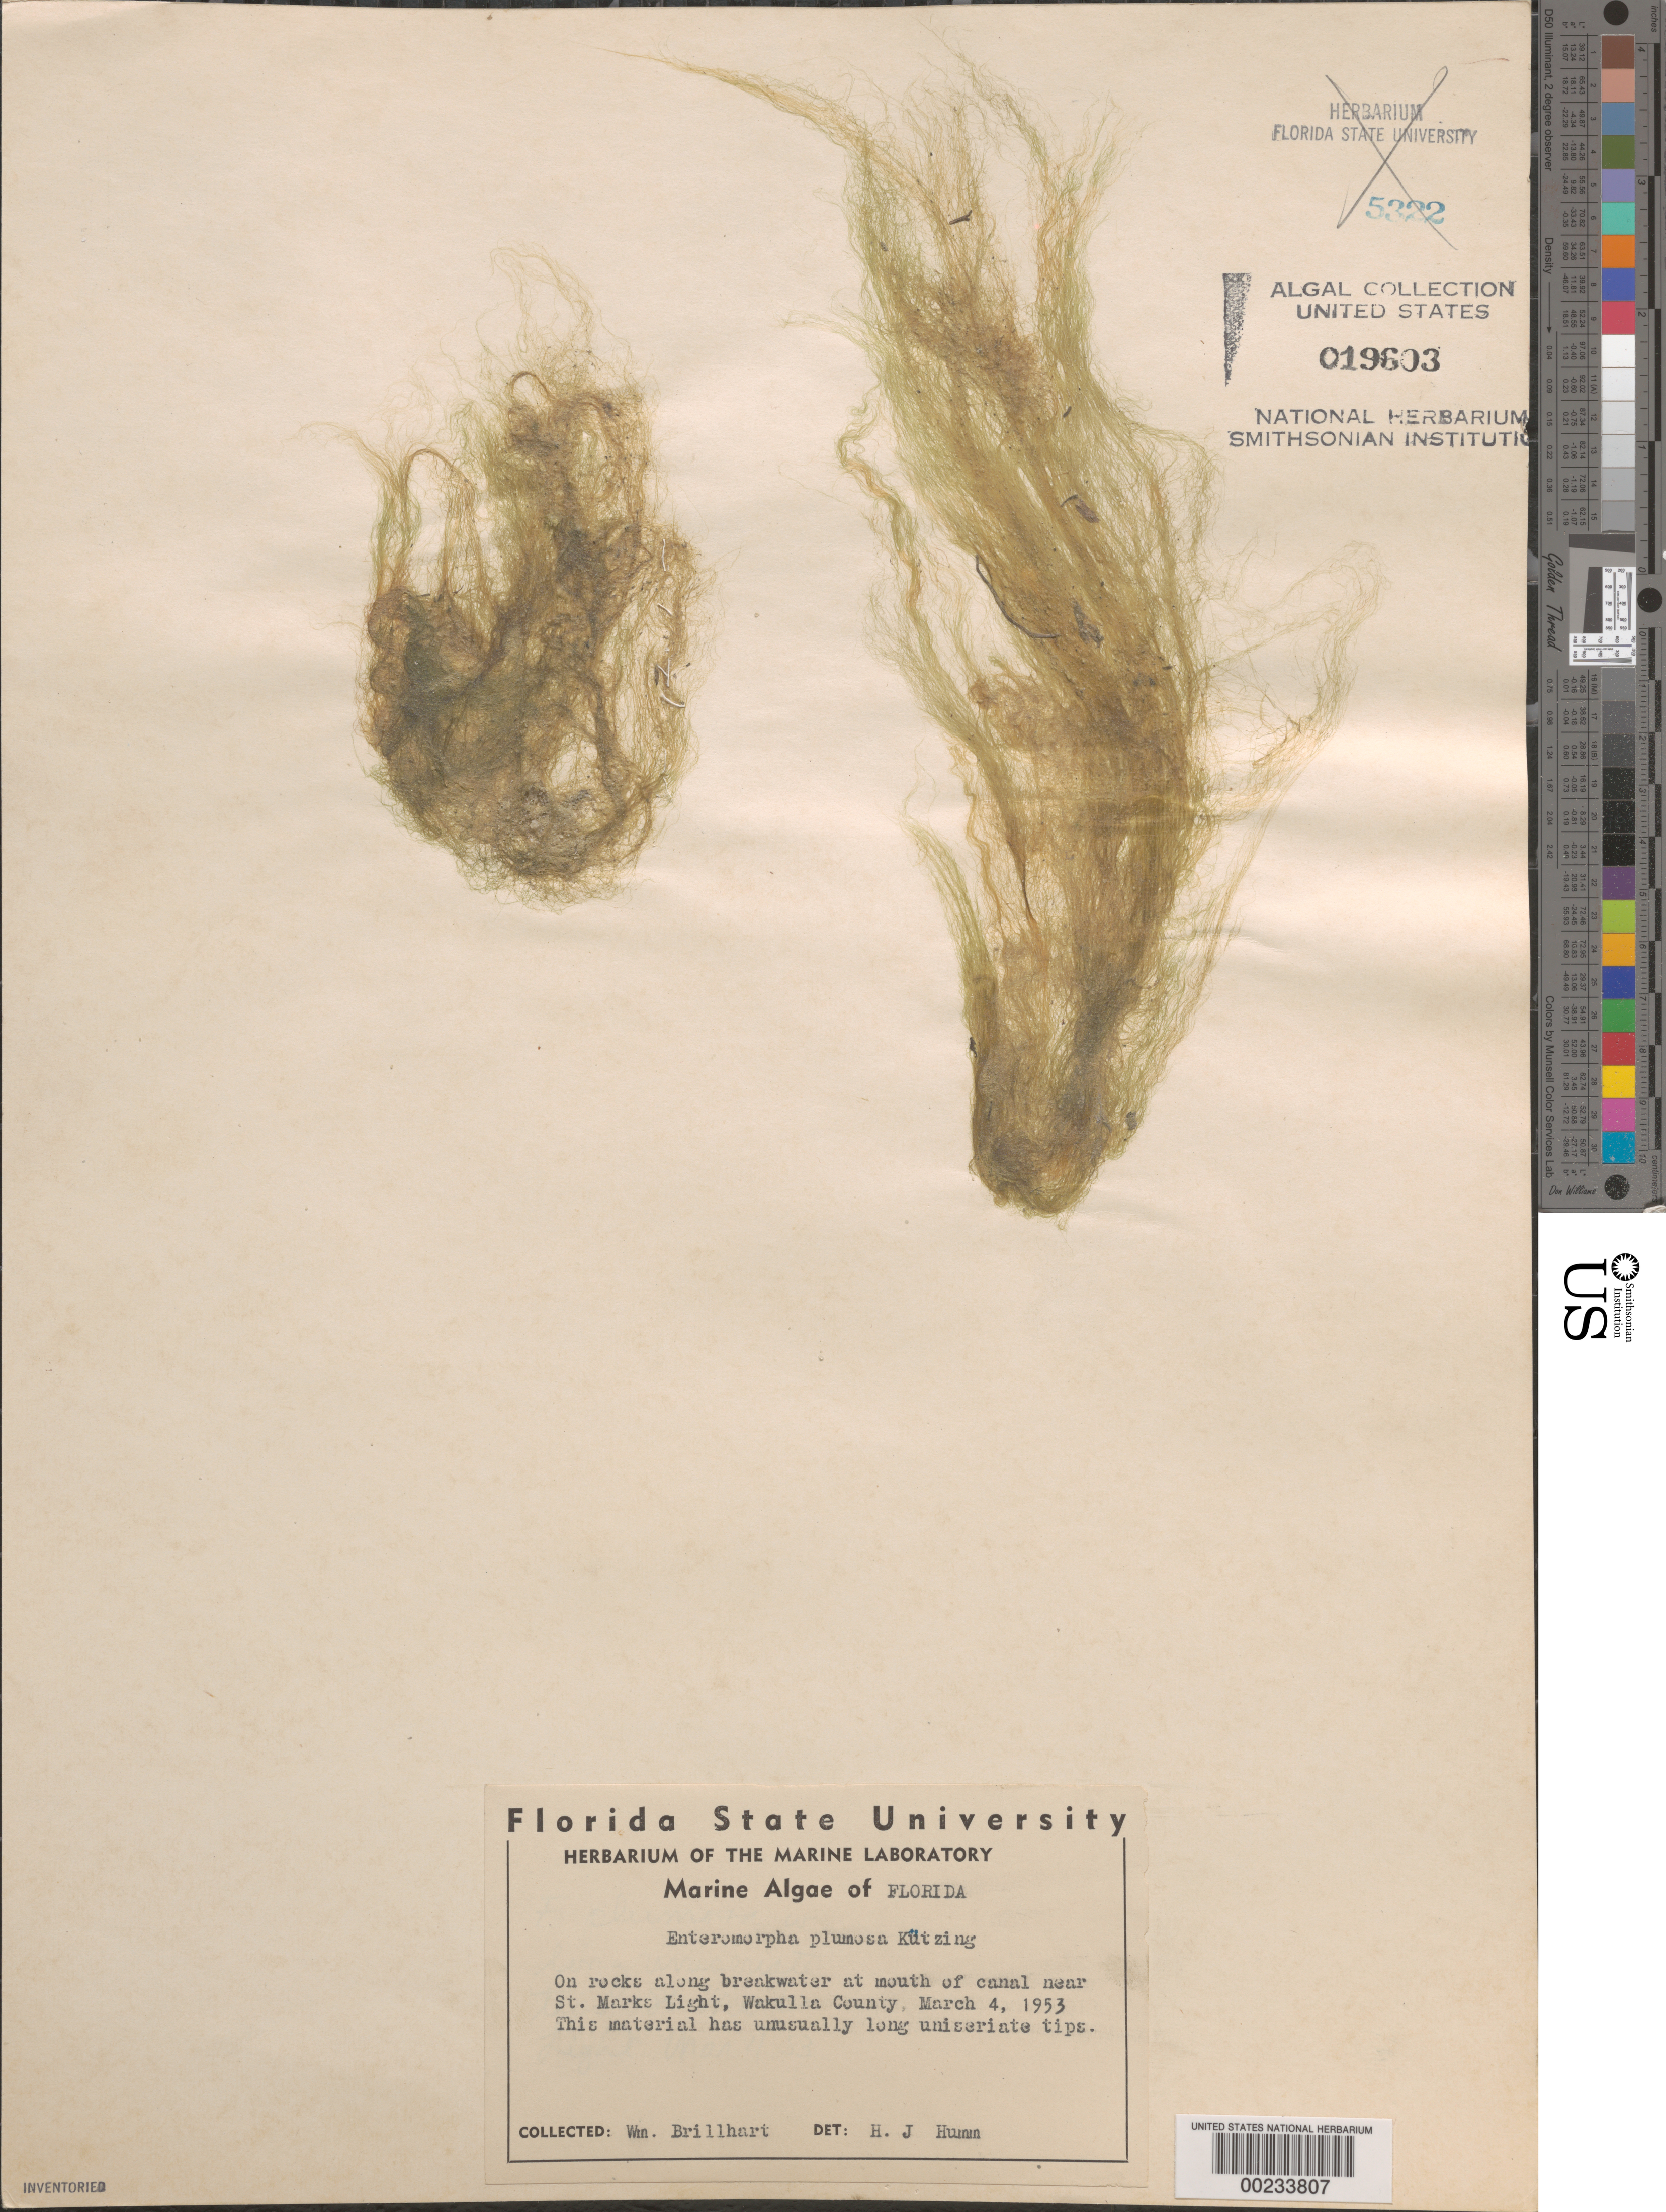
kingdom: Plantae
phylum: Chlorophyta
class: Ulvophyceae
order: Ulvales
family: Ulvaceae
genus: Ulva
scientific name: Ulva paradoxa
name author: C. Agardh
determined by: Algae name updating Project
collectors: W. Brillhart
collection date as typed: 04 Mar 1953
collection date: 1953-03-04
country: United States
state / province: Florida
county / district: Wakulla County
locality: Near St. Marks Light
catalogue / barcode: US 19603